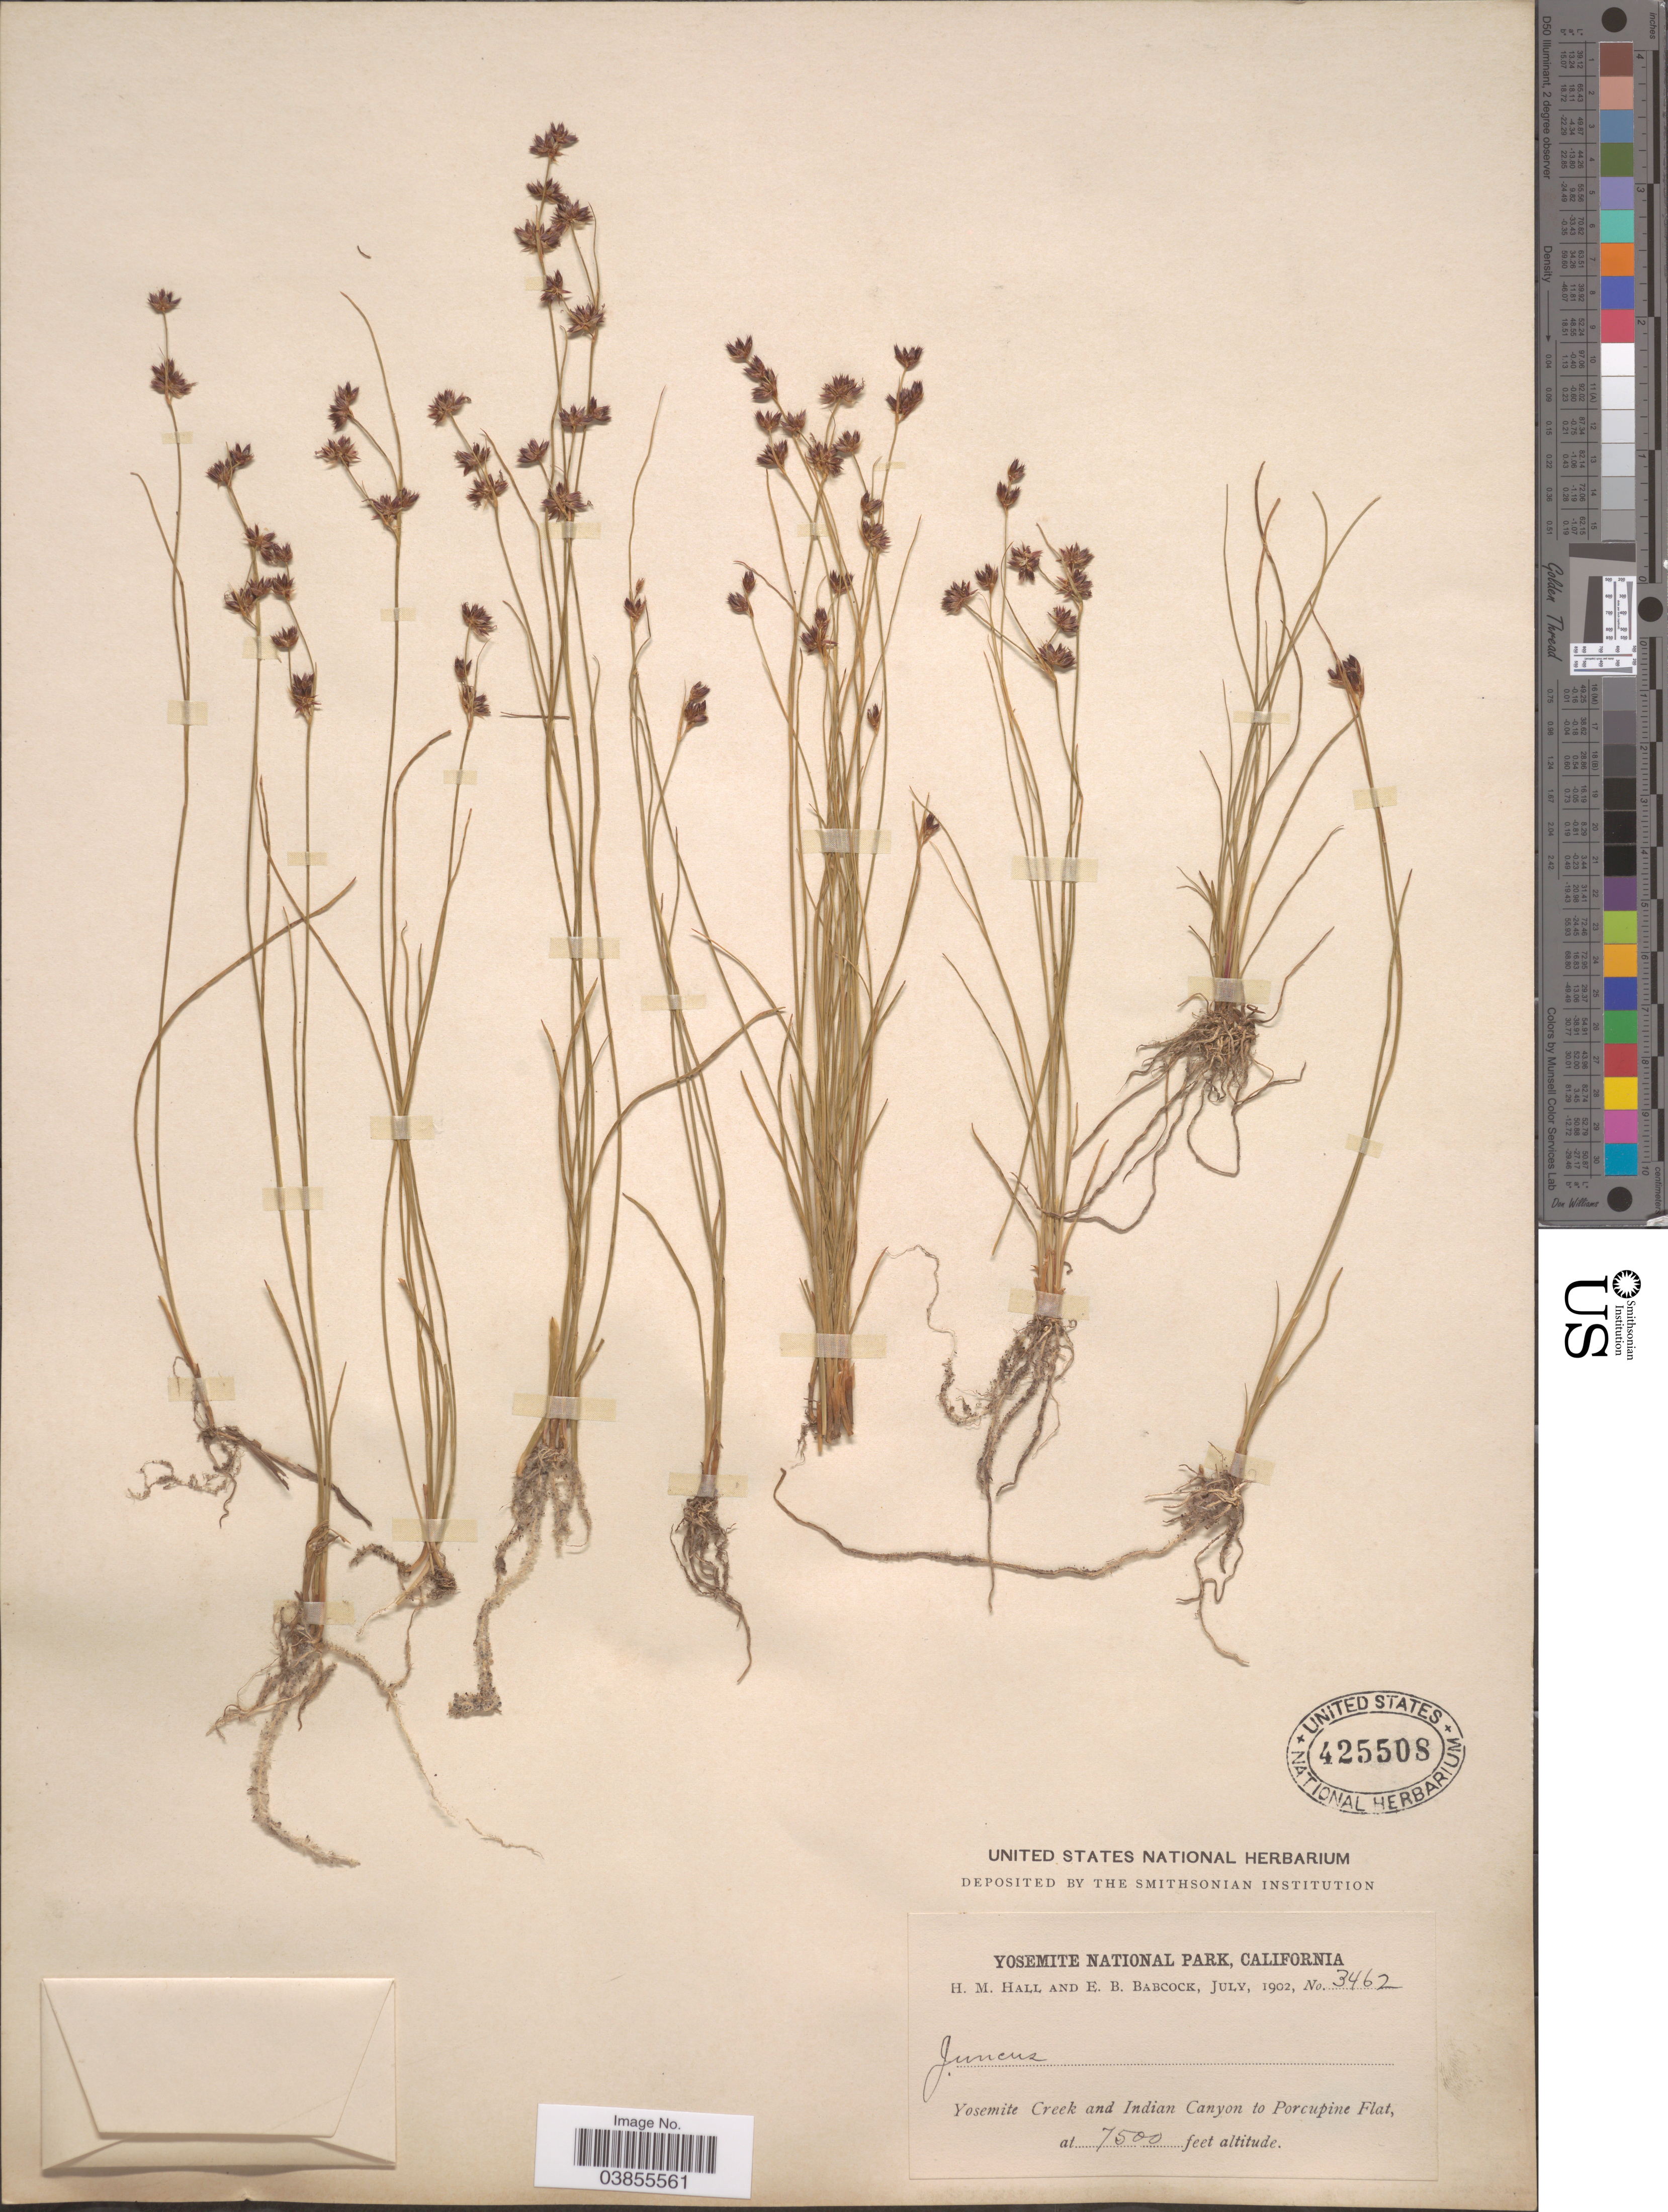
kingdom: Plantae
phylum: Tracheophyta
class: Liliopsida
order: Poales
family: Juncaceae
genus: Juncus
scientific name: Juncus nevadensis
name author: S. Watson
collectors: H. M. Hall & E. B. Babcock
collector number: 3462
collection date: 1902-07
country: United States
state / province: California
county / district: Mariposa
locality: Yosemite National Park. Yosemite Creek and Indian Canyon to Porcupine Flat.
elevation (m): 2286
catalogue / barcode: US 425508